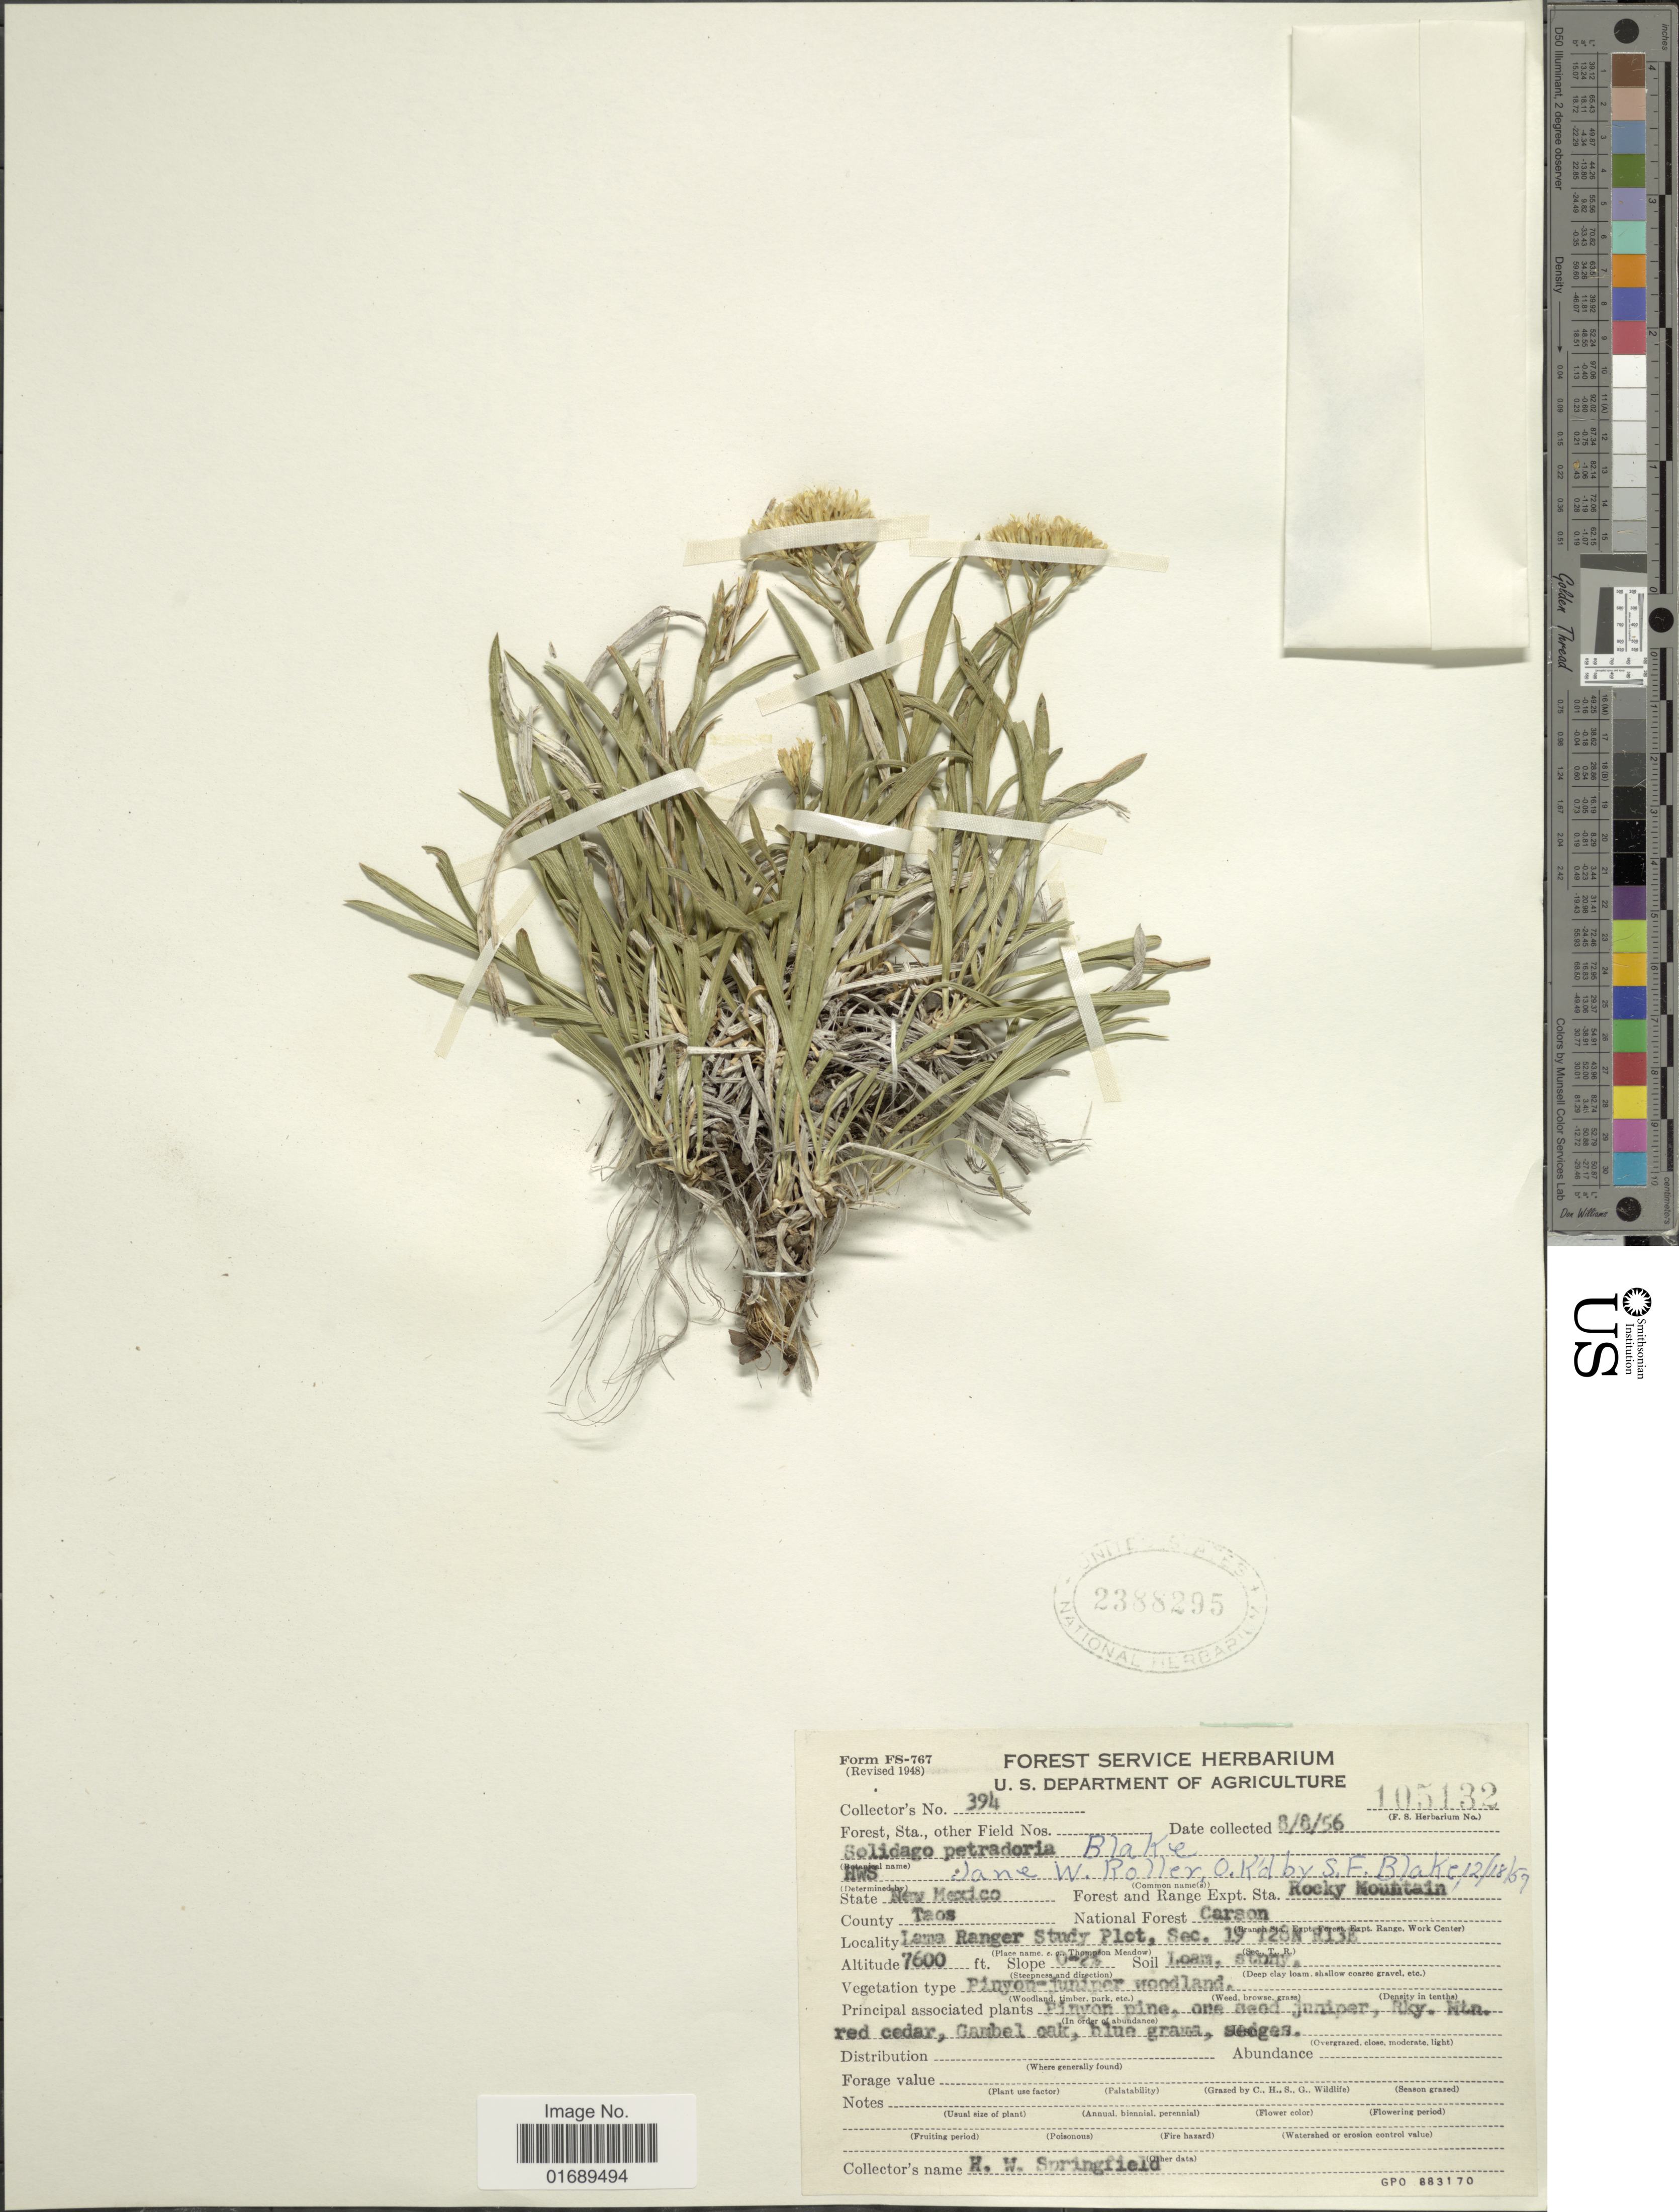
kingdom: Plantae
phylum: Tracheophyta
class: Magnoliopsida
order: Asterales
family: Asteraceae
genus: Solidago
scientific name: Solidago petradoria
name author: S.F. Blake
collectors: H. Springfield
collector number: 394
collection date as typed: Transcribed d/m/y: 8/8/56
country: United States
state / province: New Mexico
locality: Forest and Range Expt Sta Rocky Mountain, County Taos, National Forest Carson, La,a Ranger Study Plot, Sec. 19 T28N R13E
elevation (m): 2316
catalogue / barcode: US 2388295